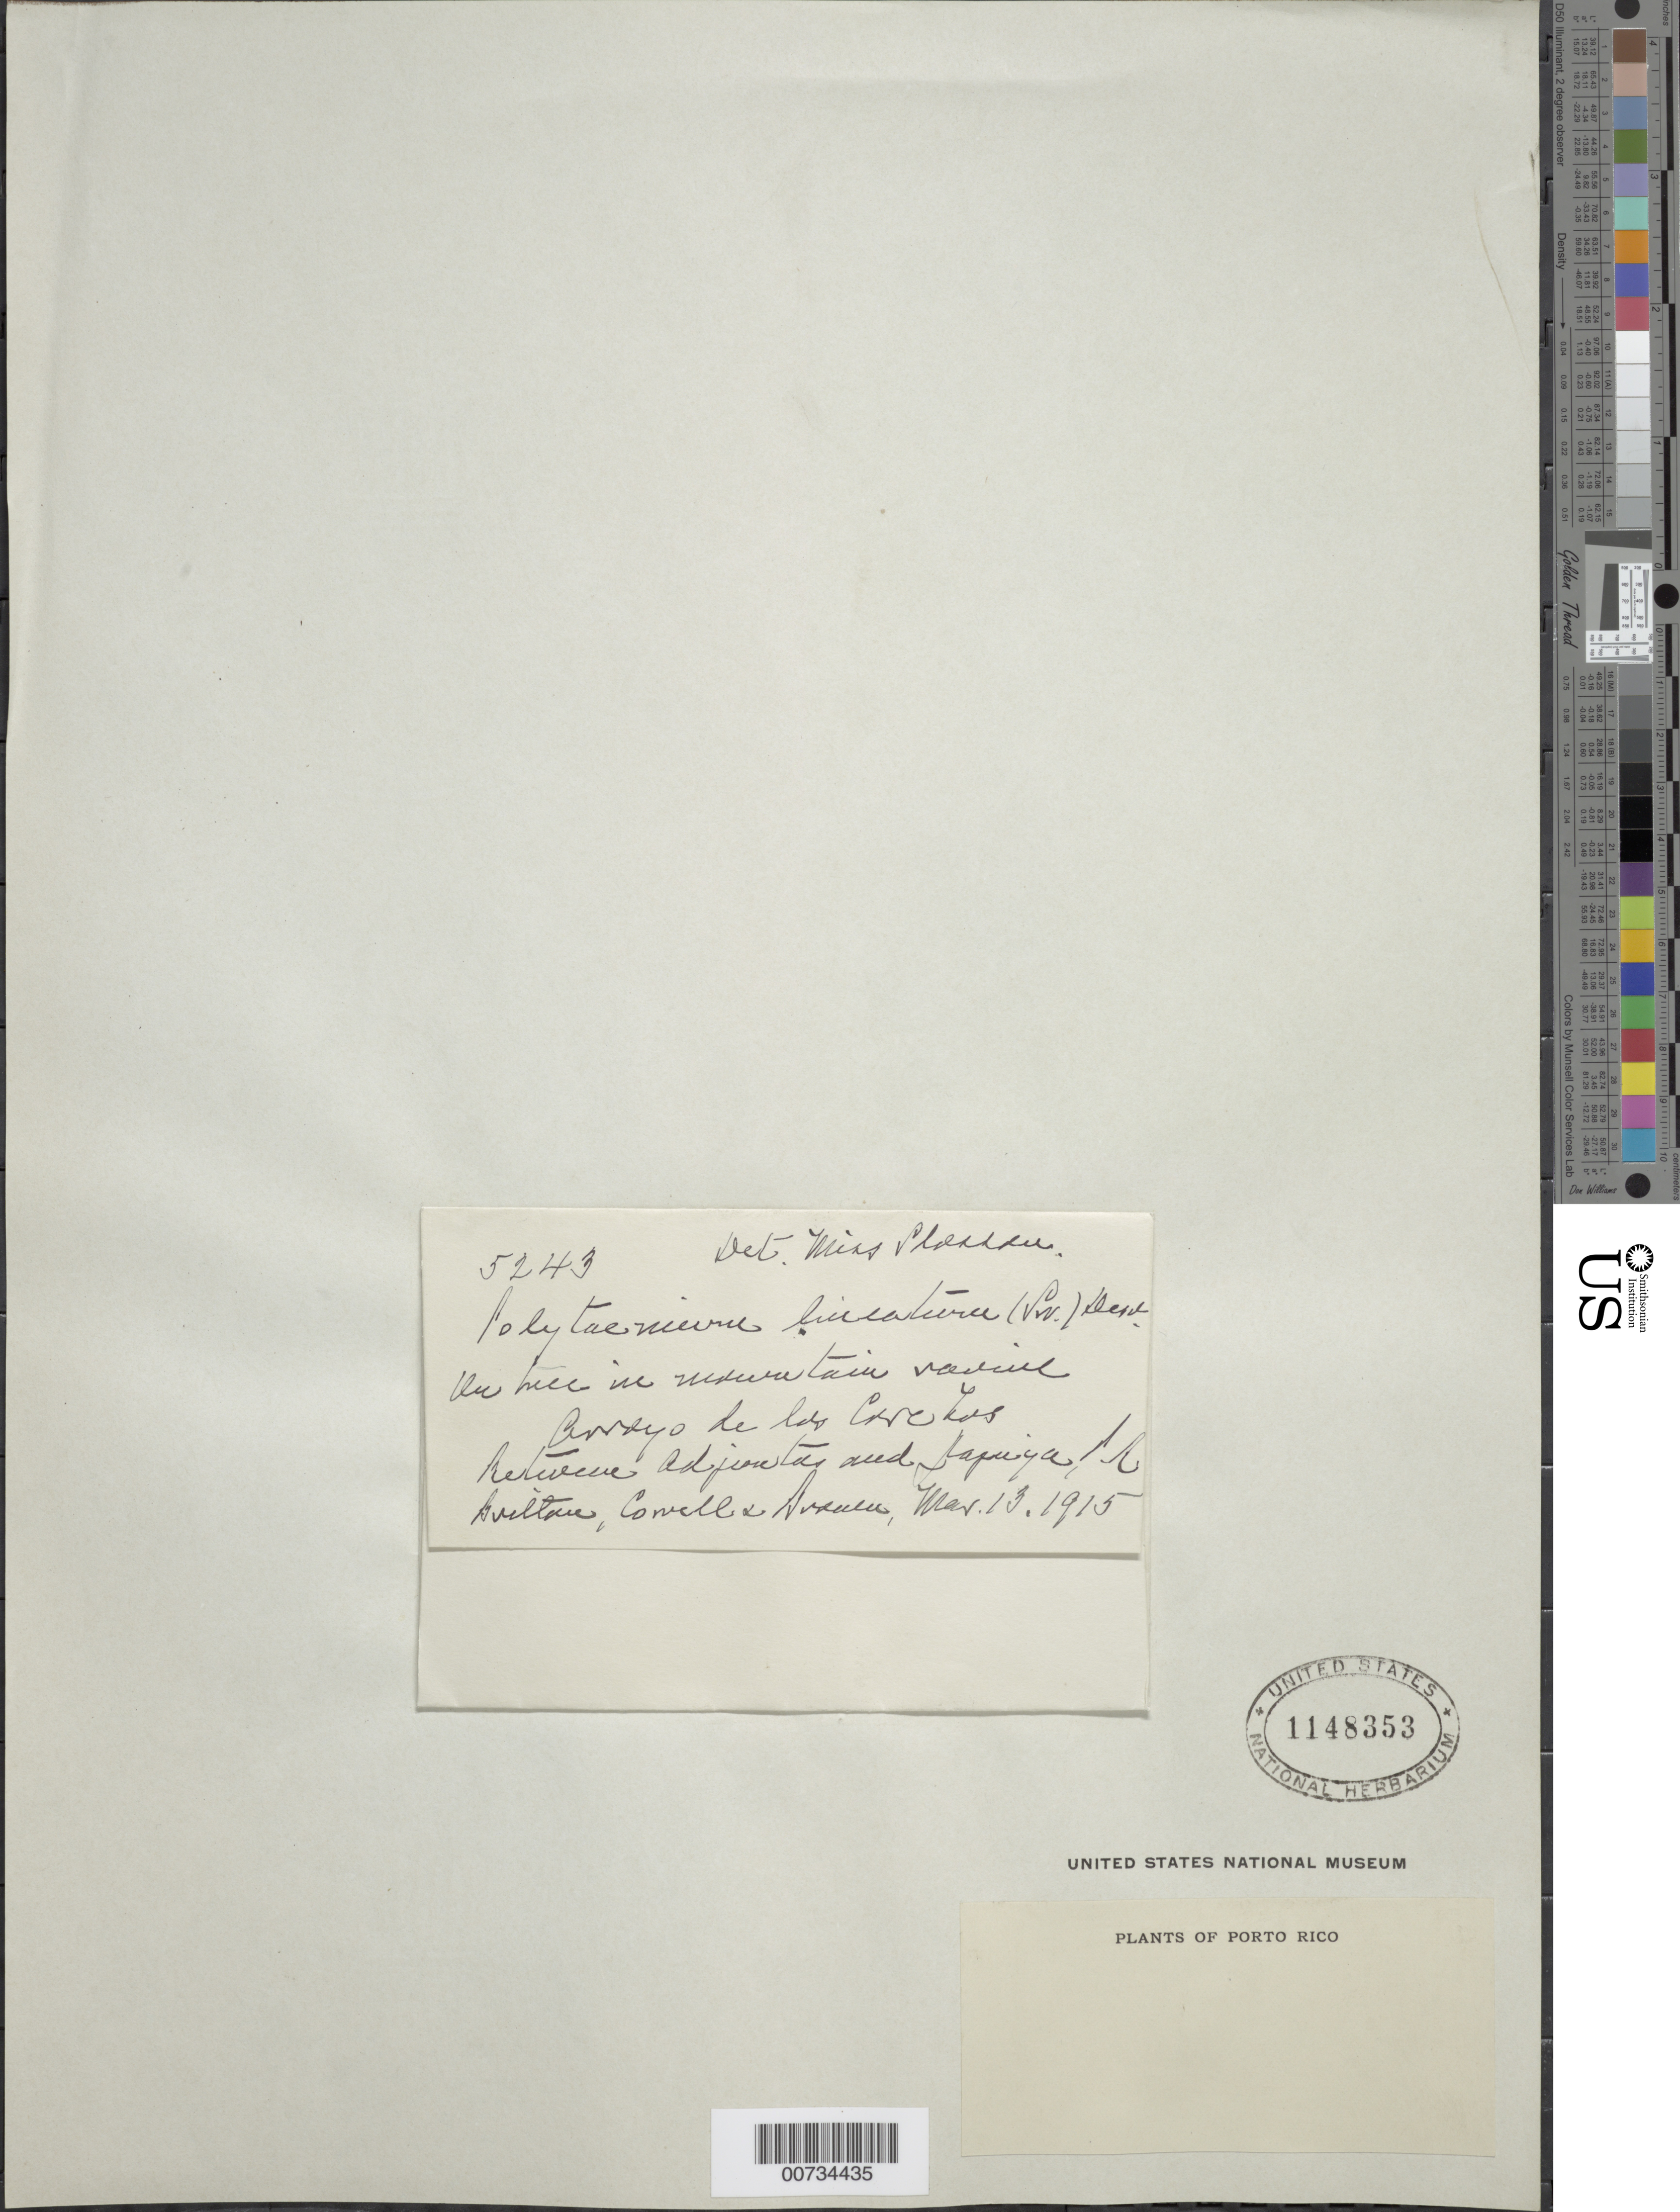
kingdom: Plantae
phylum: Tracheophyta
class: Polypodiopsida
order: Polypodiales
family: Pteridaceae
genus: Polytaenium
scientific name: Polytaenium lineatum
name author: (Sw.) J. Sm.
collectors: N. Britton, J. F. Cowell & M. S. Brown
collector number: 5243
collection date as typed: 13 Mar 1915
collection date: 1915-03-13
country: Puerto Rico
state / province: Jayuya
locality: Arroyo de los Corchos, between Adjuntas and Jayuya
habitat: On tree in mountain ravine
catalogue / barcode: US 1148353